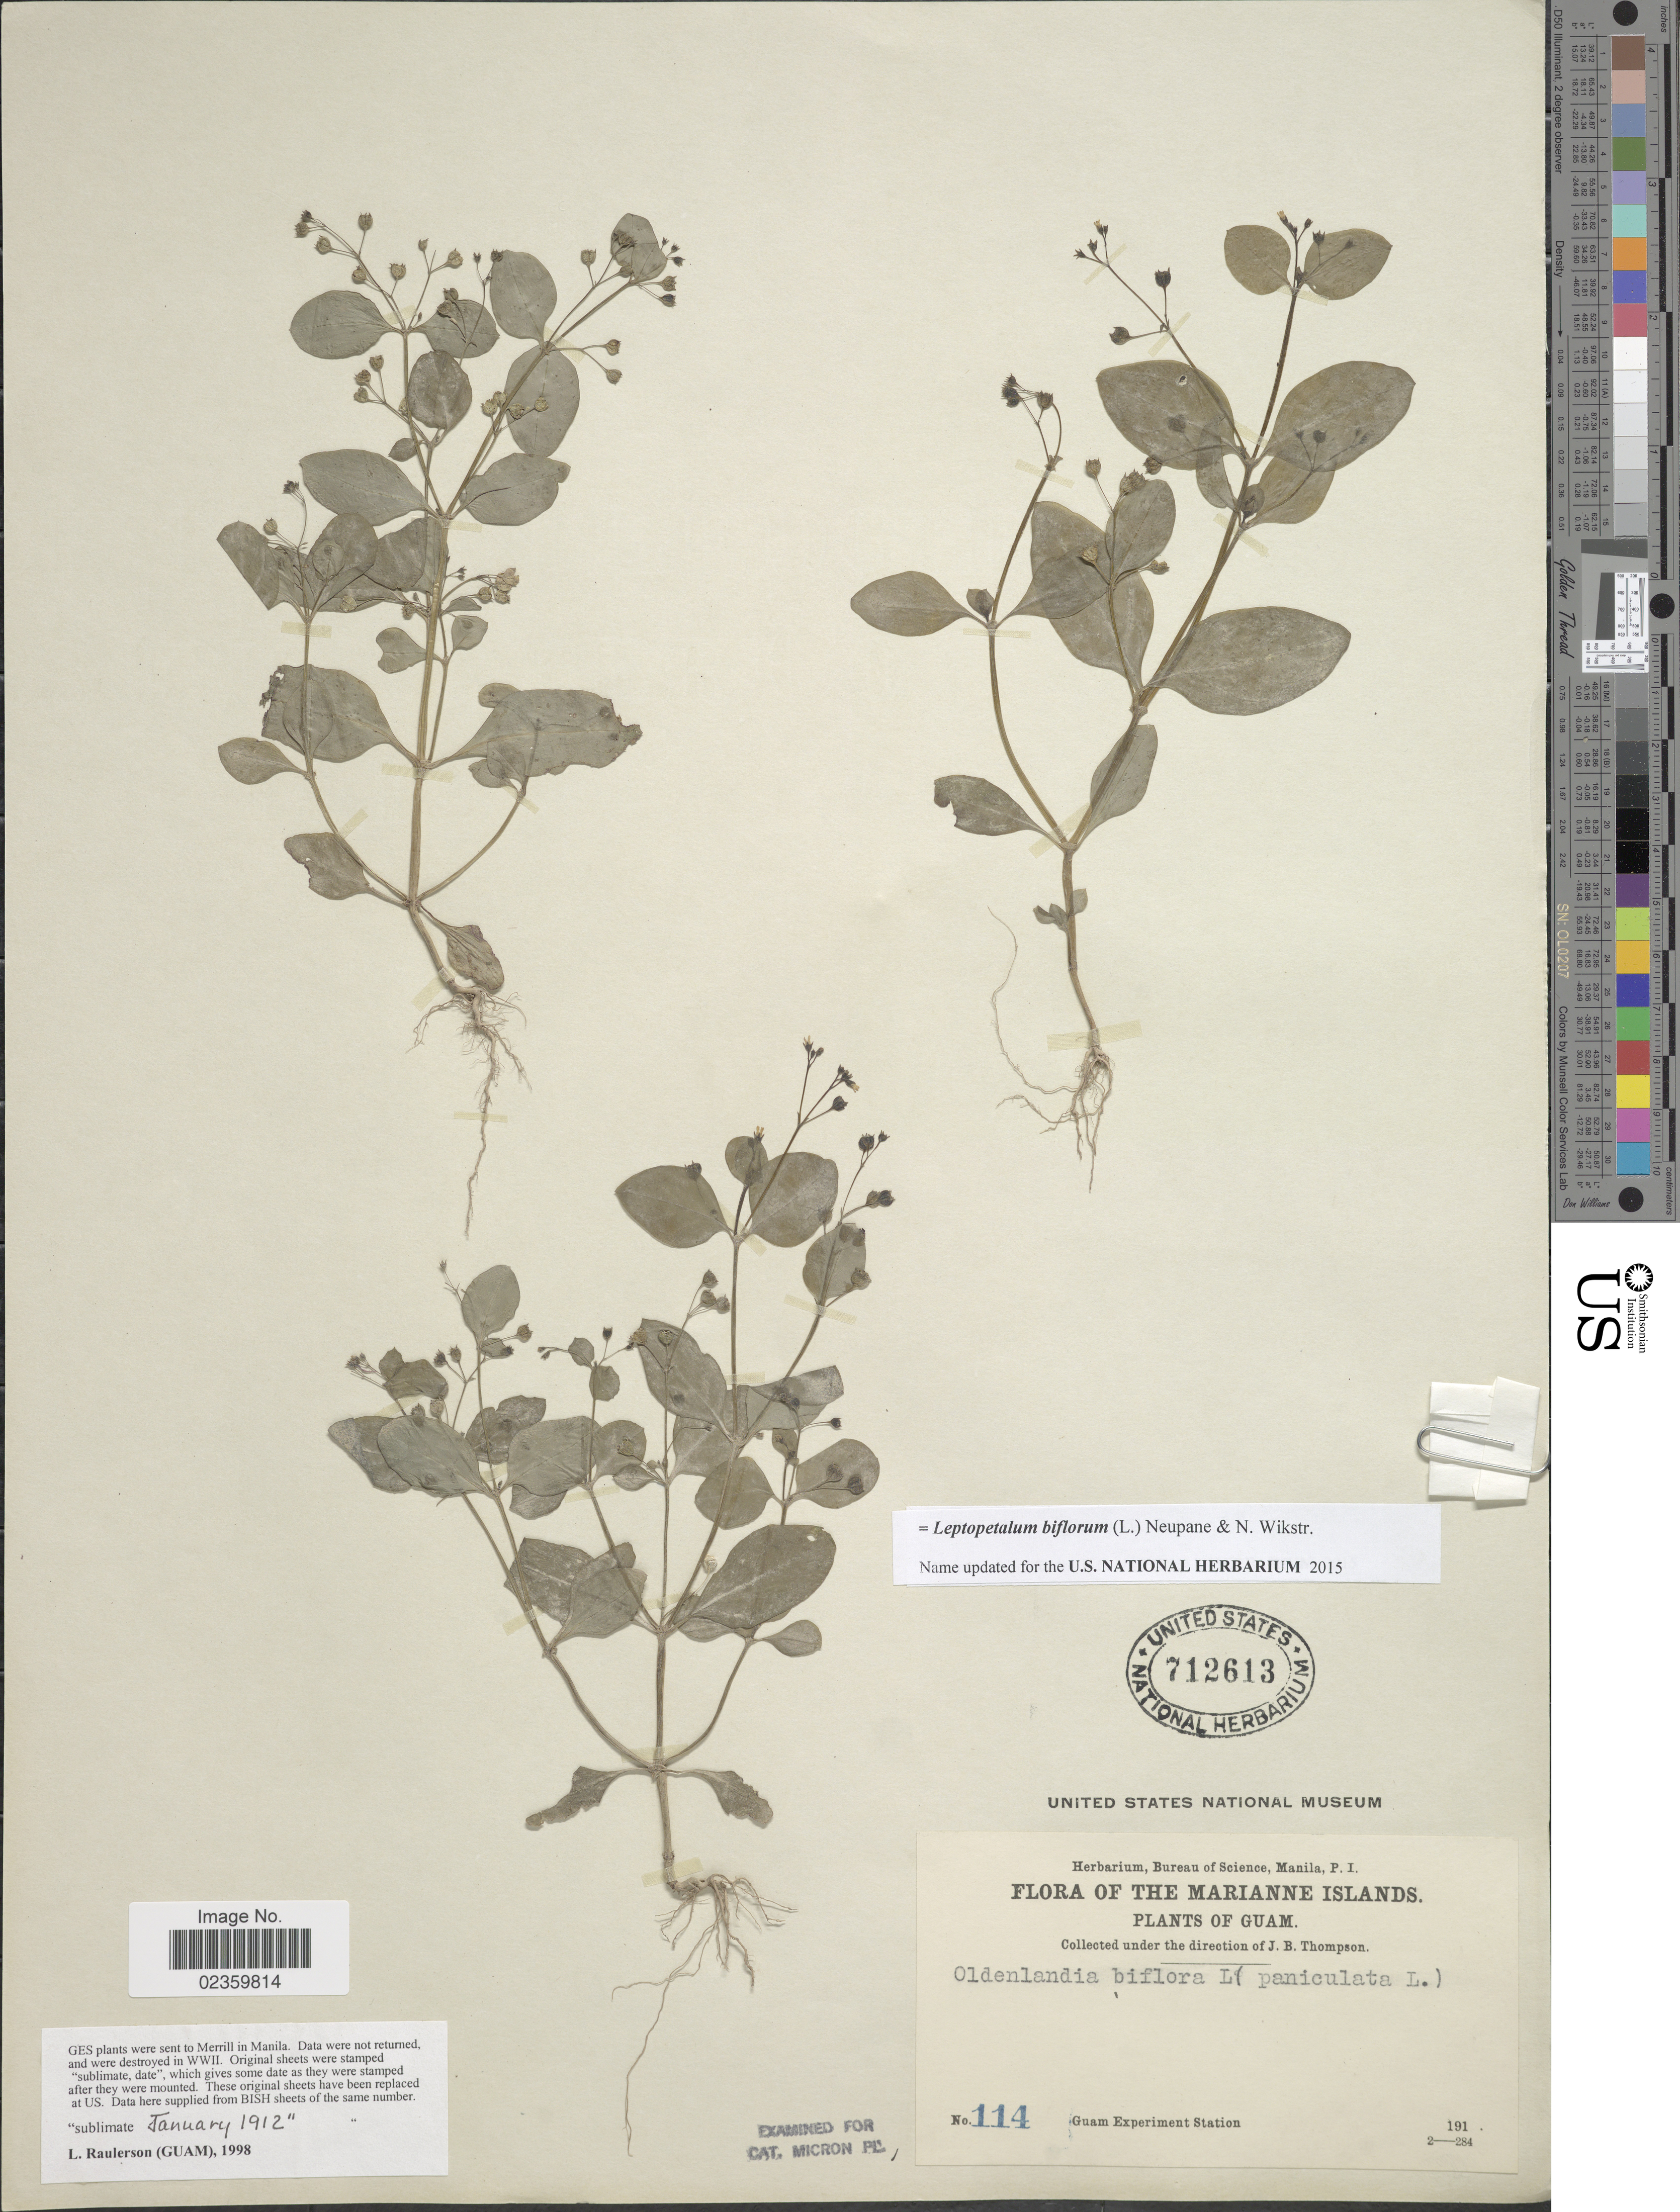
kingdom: Plantae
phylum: Tracheophyta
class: Magnoliopsida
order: Gentianales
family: Rubiaceae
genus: Leptopetalum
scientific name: Leptopetalum biflorum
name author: (L.) Neupane & N. Wikstr.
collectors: Guam Exp. Sta.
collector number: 114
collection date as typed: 191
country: Guam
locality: The Marianne Islands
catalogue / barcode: US 712613